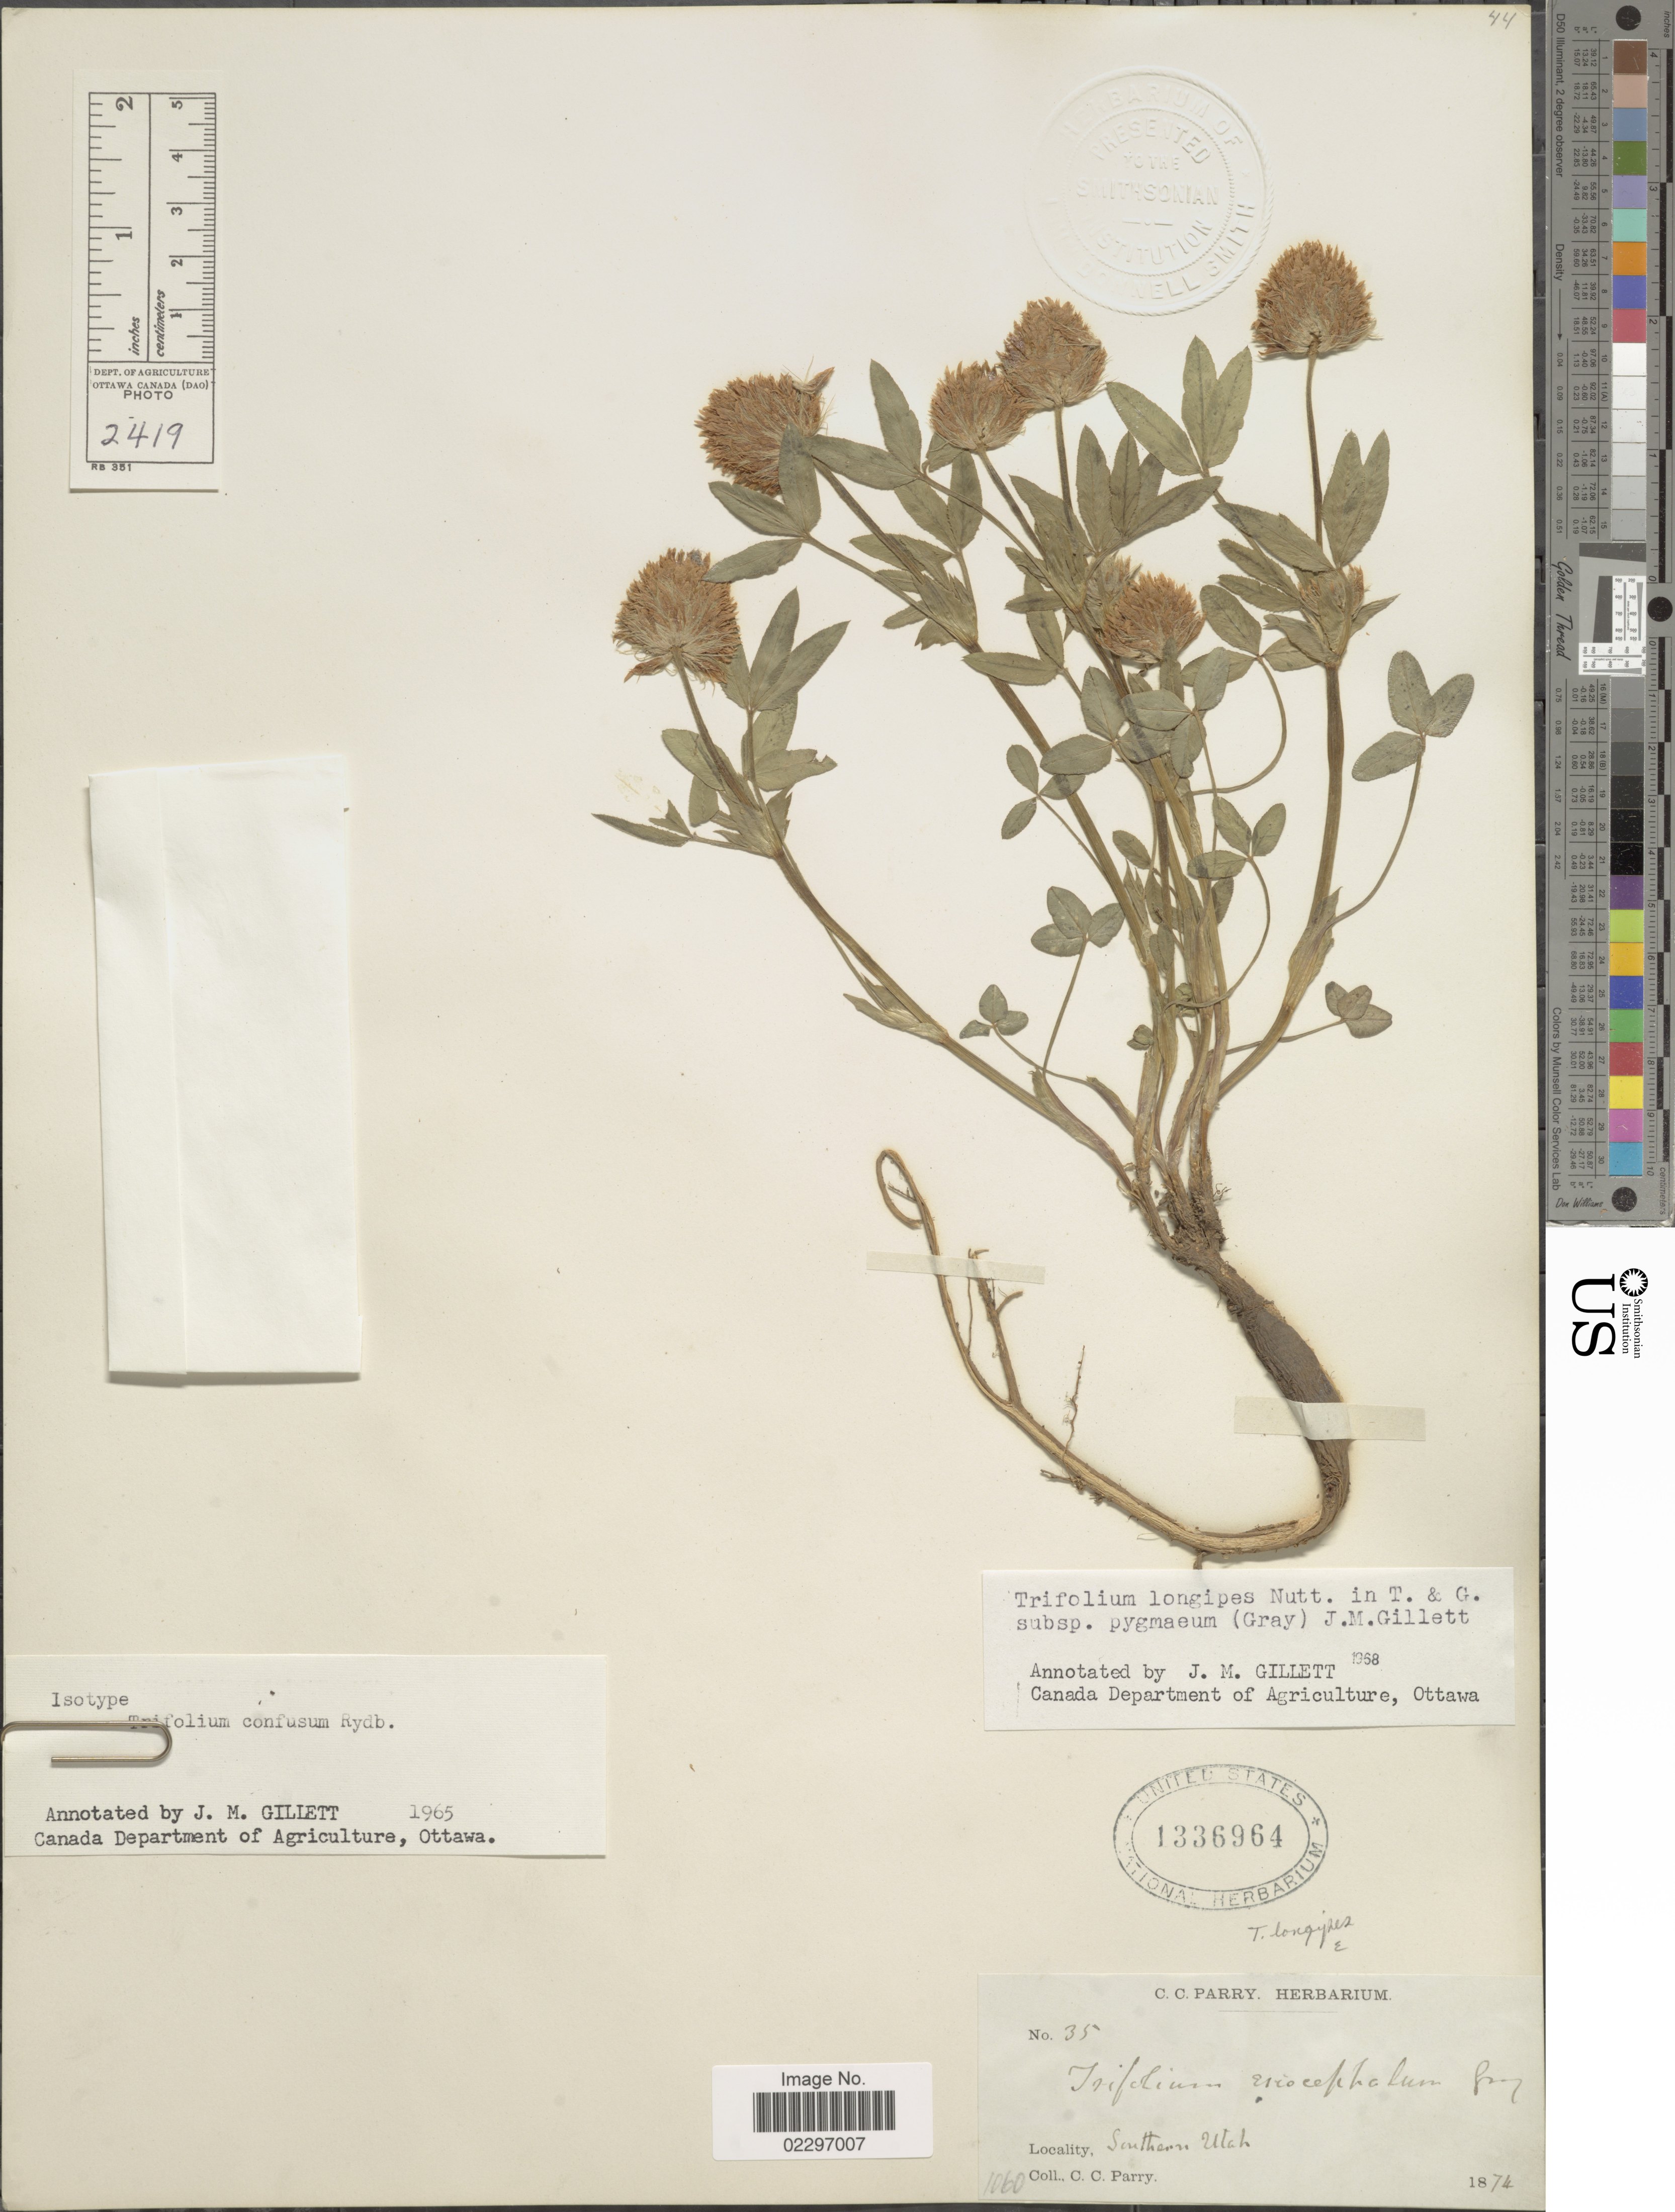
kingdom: Plantae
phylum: Tracheophyta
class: Magnoliopsida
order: Fabales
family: Fabaceae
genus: Trifolium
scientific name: Trifolium longipes var. pygmaeum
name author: A. Gray in Ives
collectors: C. C. Parry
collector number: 35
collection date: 1874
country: United States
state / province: Utah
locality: Southern Utah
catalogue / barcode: US 1336964